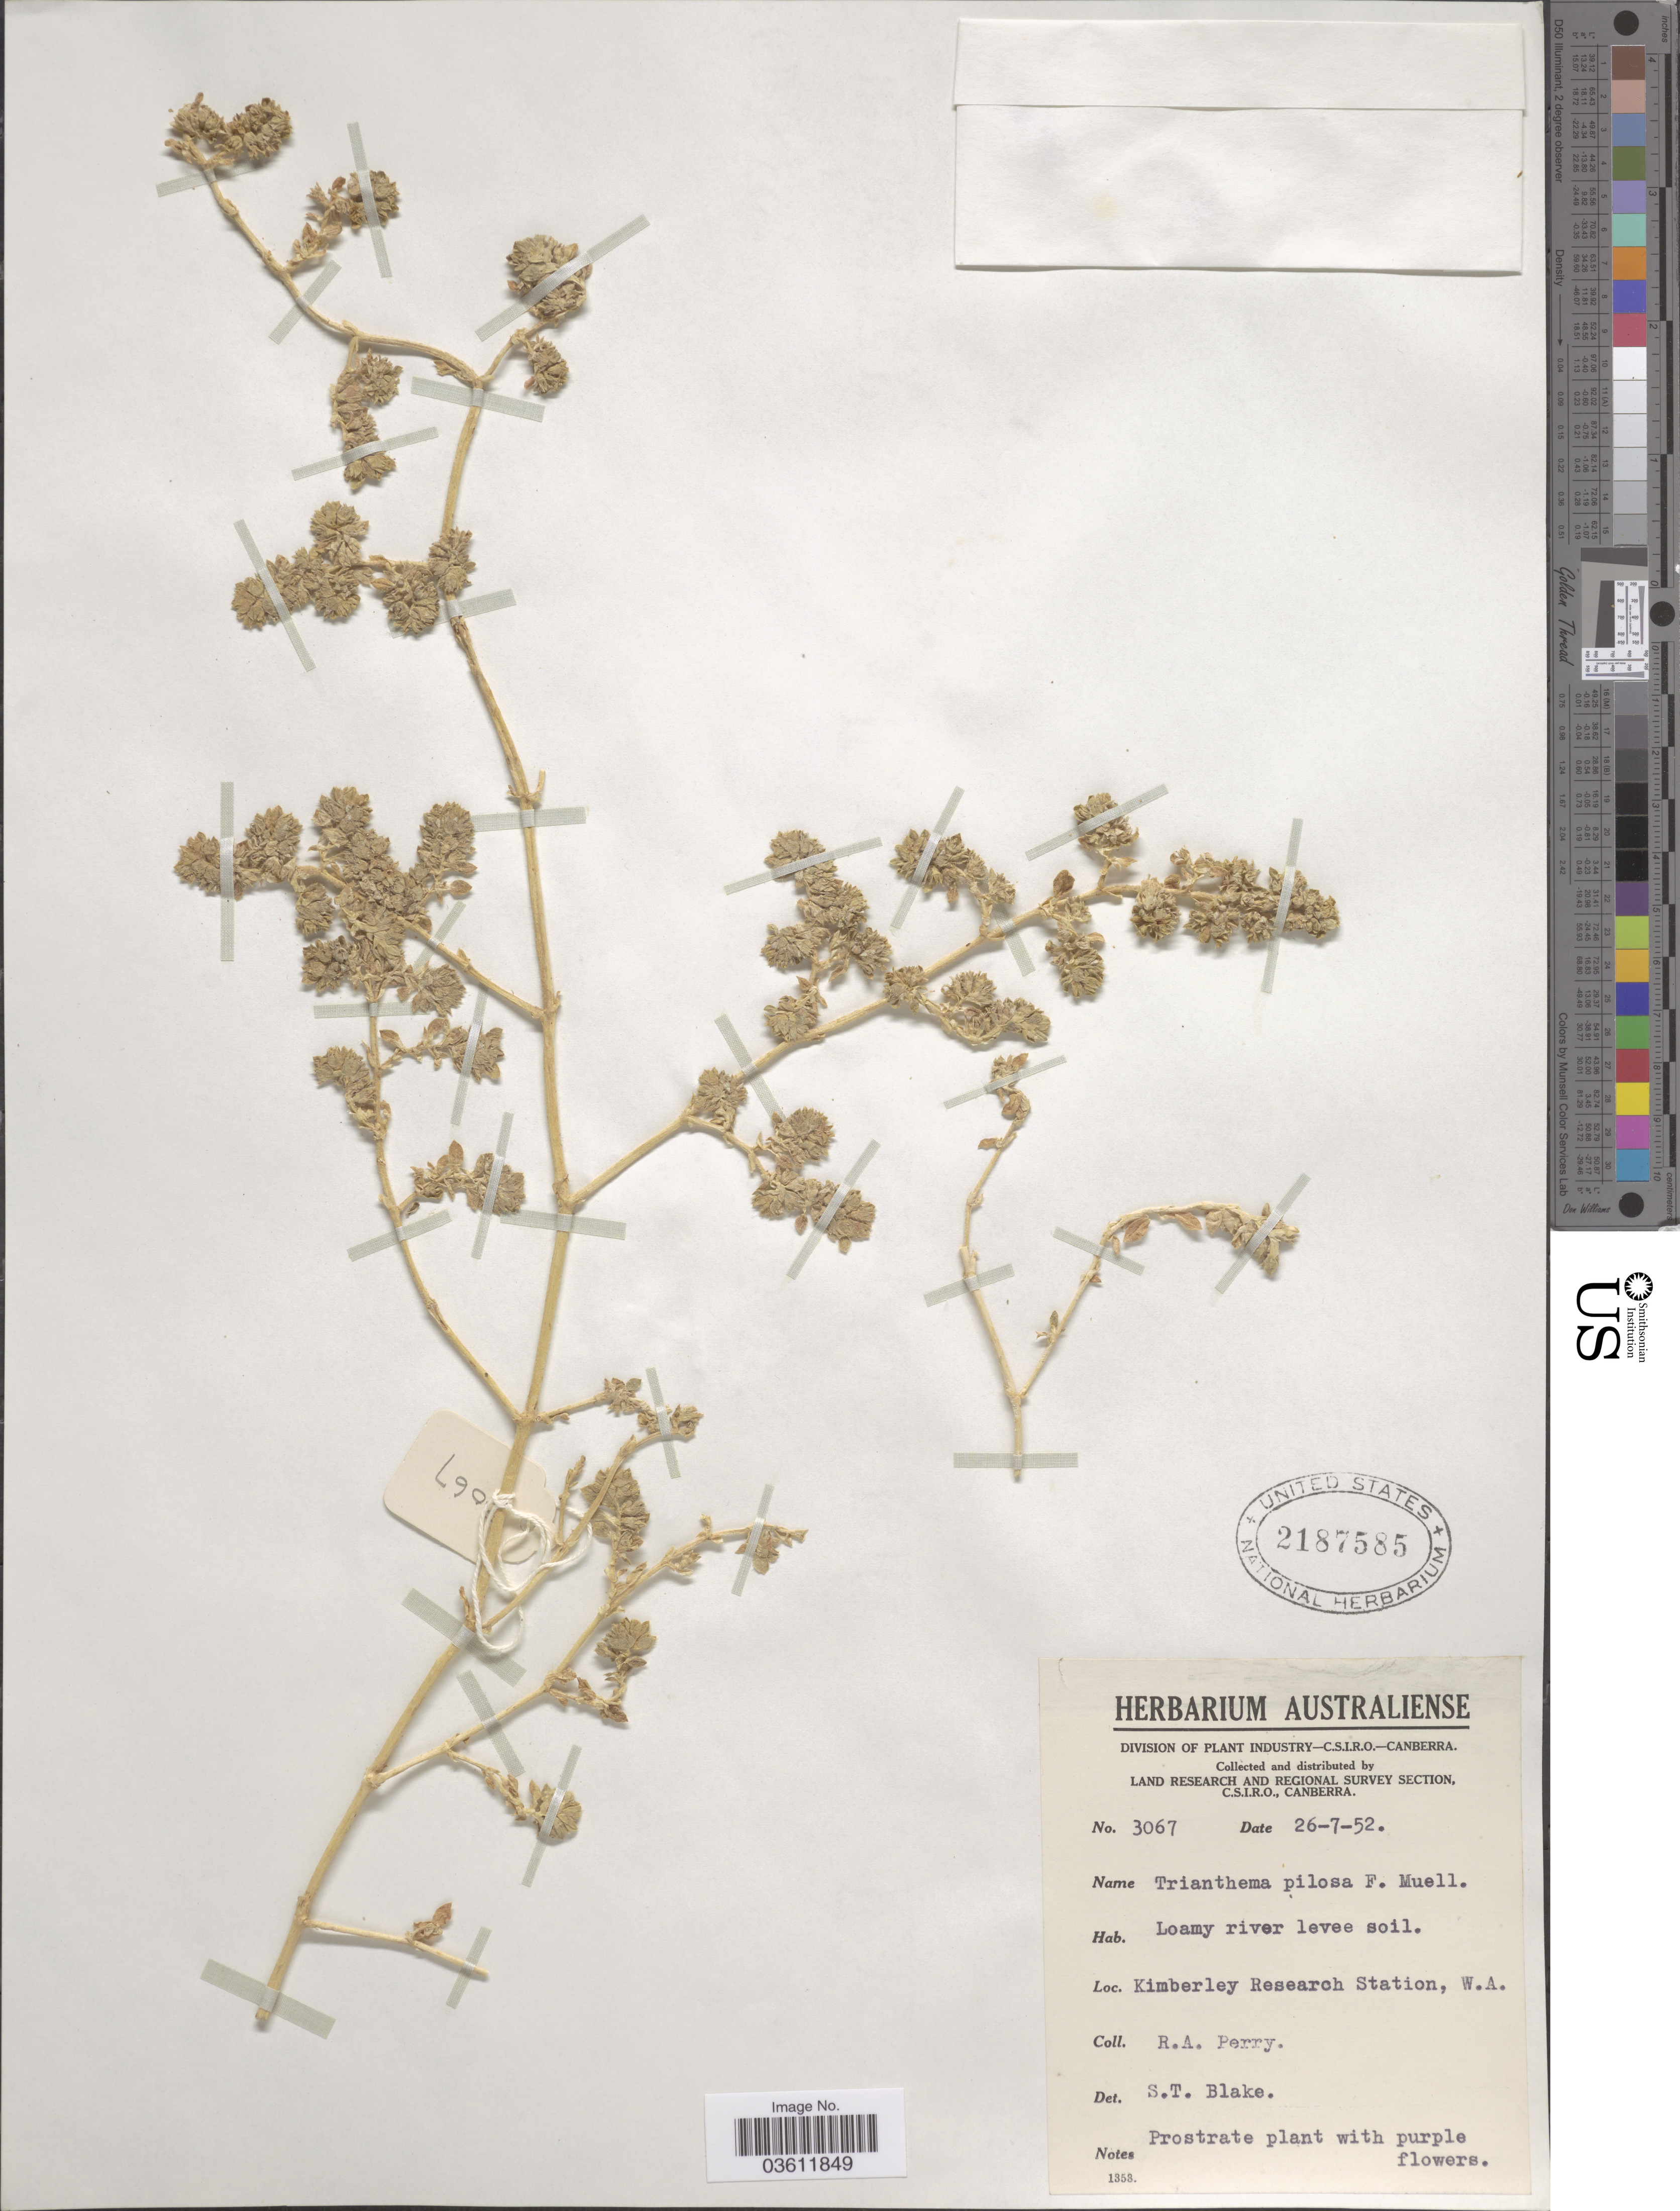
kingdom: Plantae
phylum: Tracheophyta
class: Magnoliopsida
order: Caryophyllales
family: Aizoaceae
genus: Trianthema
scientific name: Trianthema pilosum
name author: F. Muell.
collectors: Perry, R. A.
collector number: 3067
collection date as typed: Transcribed d/m/y: 26/7/52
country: Australia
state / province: Western Australia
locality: Kimberley Research Station.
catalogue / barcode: US 2187585